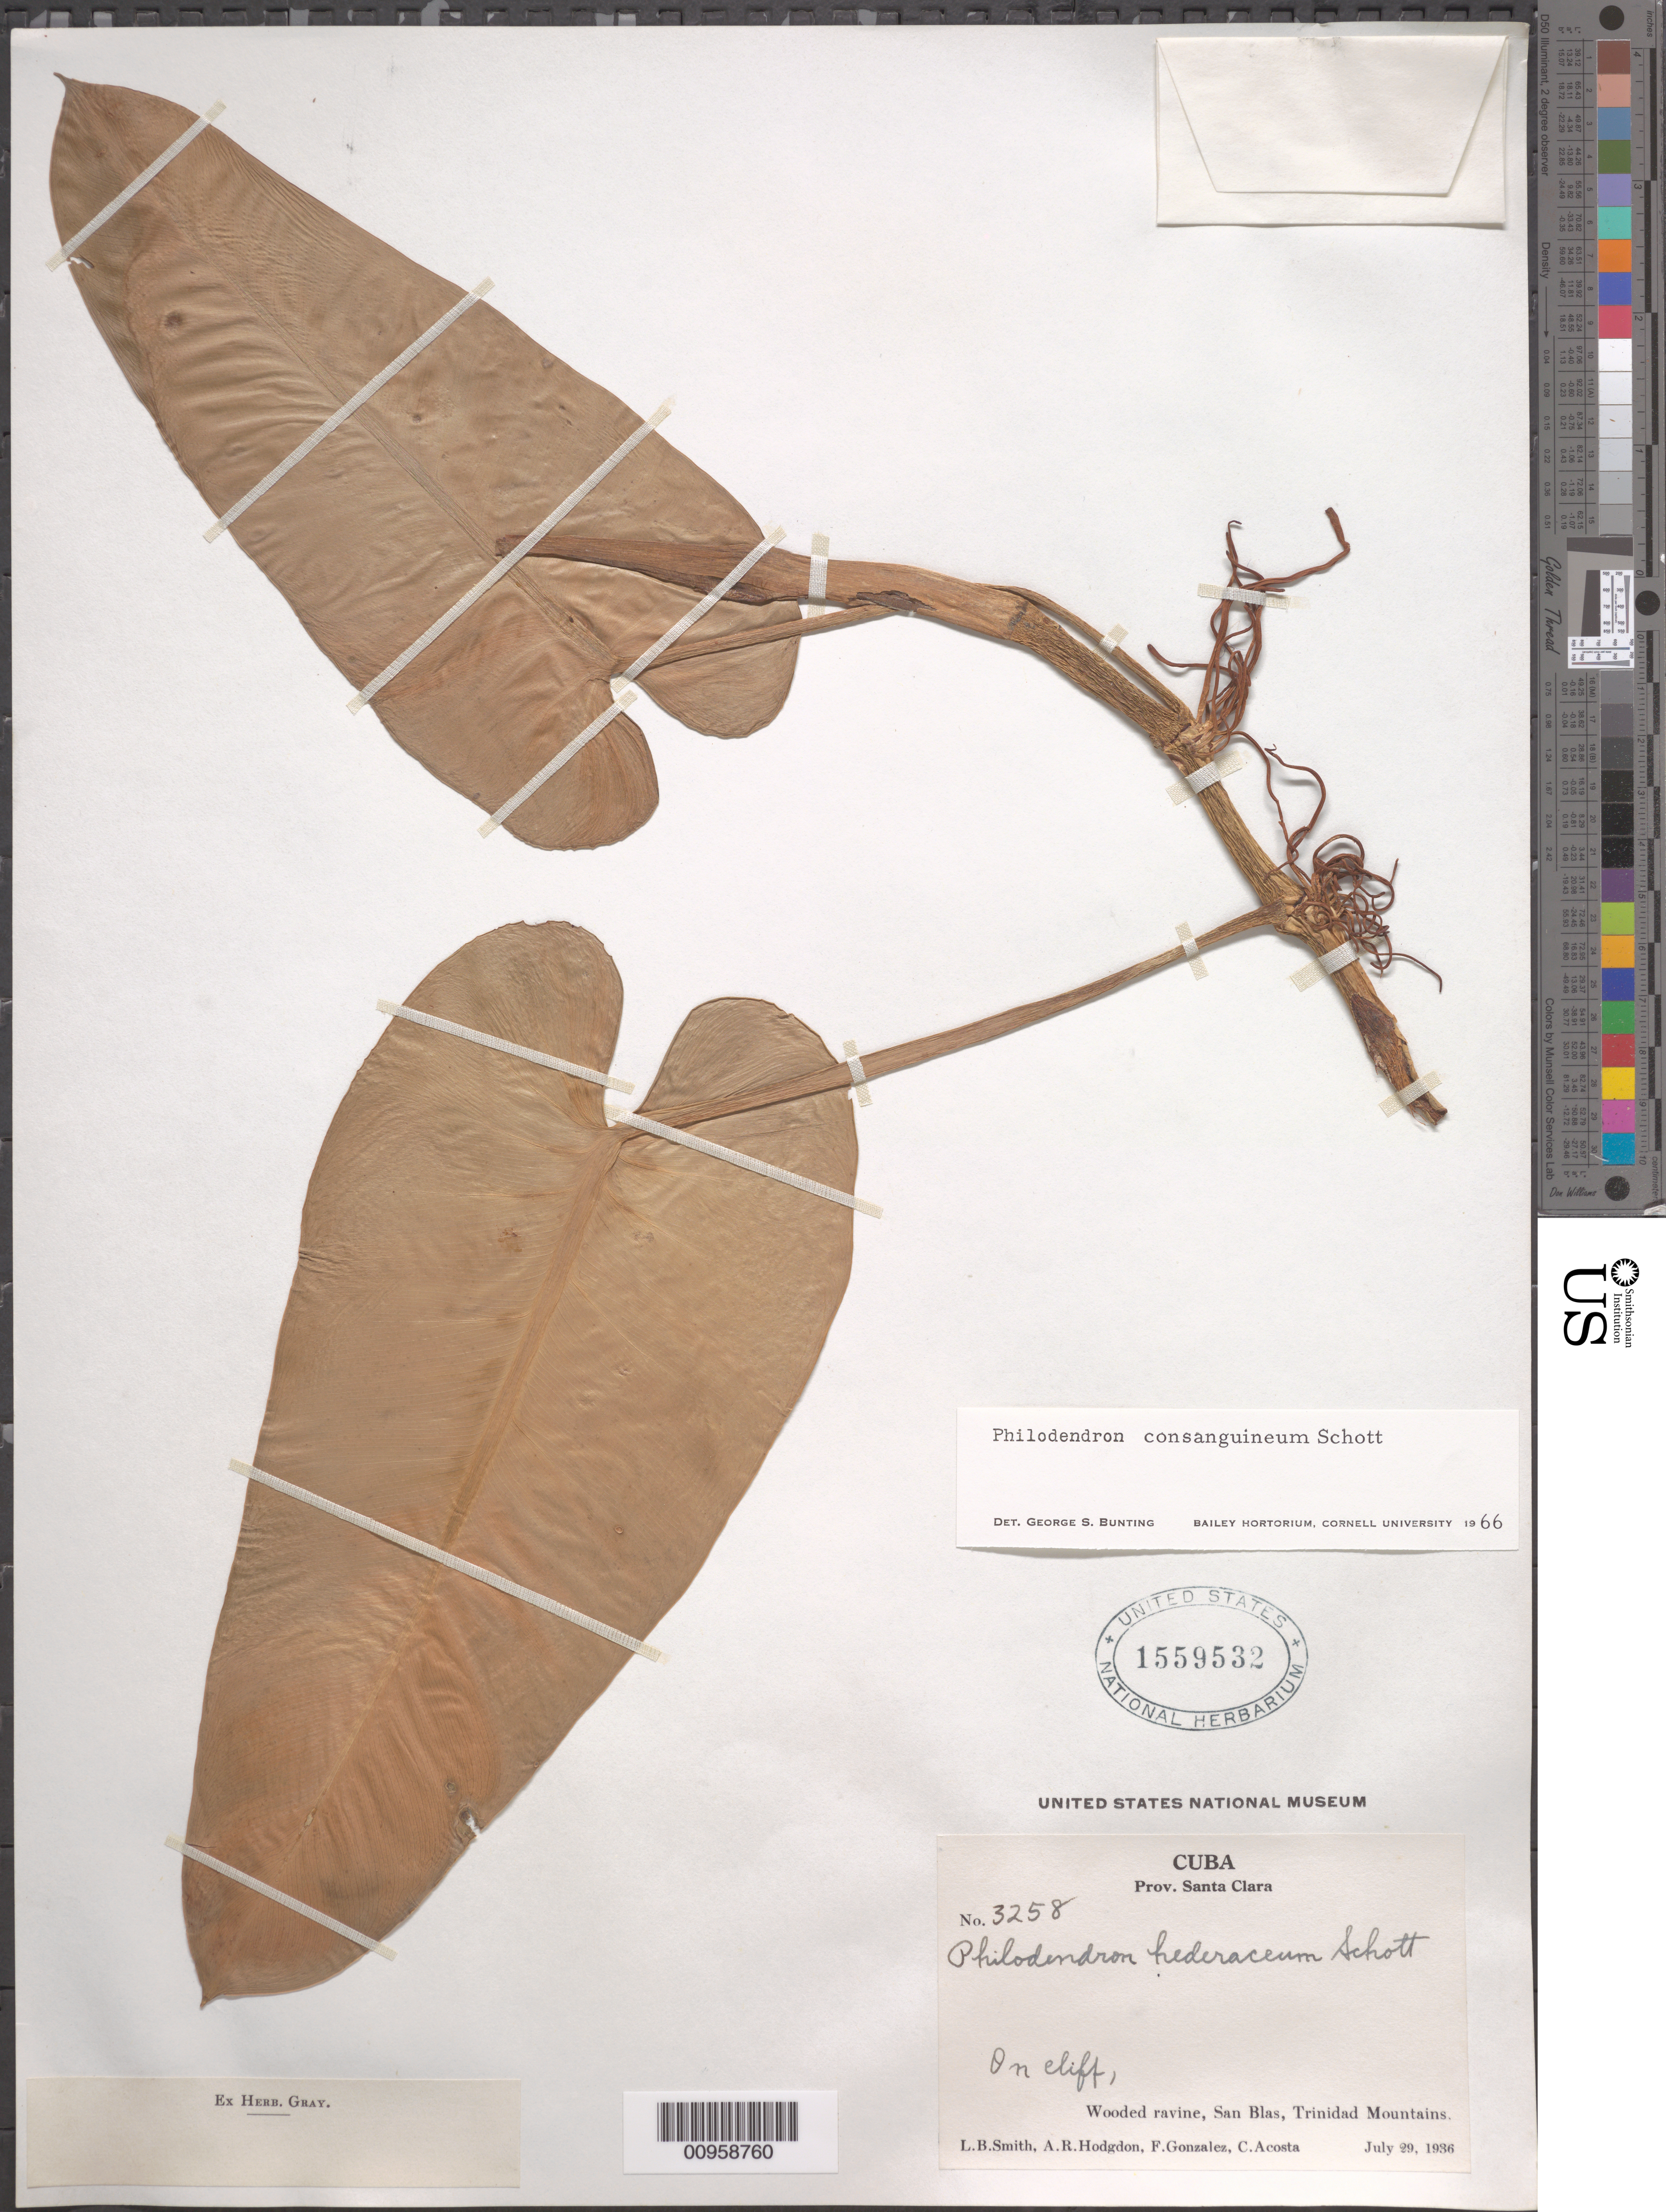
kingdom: Plantae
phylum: Tracheophyta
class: Liliopsida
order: Alismatales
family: Araceae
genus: Philodendron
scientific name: Philodendron consanguineum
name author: Schott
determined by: Bunting, G. S.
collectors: L. Smith, A. R. Hodgdon, F. Gonzalez & C. E. Acosta-Arteaga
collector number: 3258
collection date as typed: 29 Jul 1936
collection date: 1936-07-29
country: Cuba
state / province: Las Villas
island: Cuba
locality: San Blas, Trinidad Mountains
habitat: On cliff in wooded ravine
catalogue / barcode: US 1559532